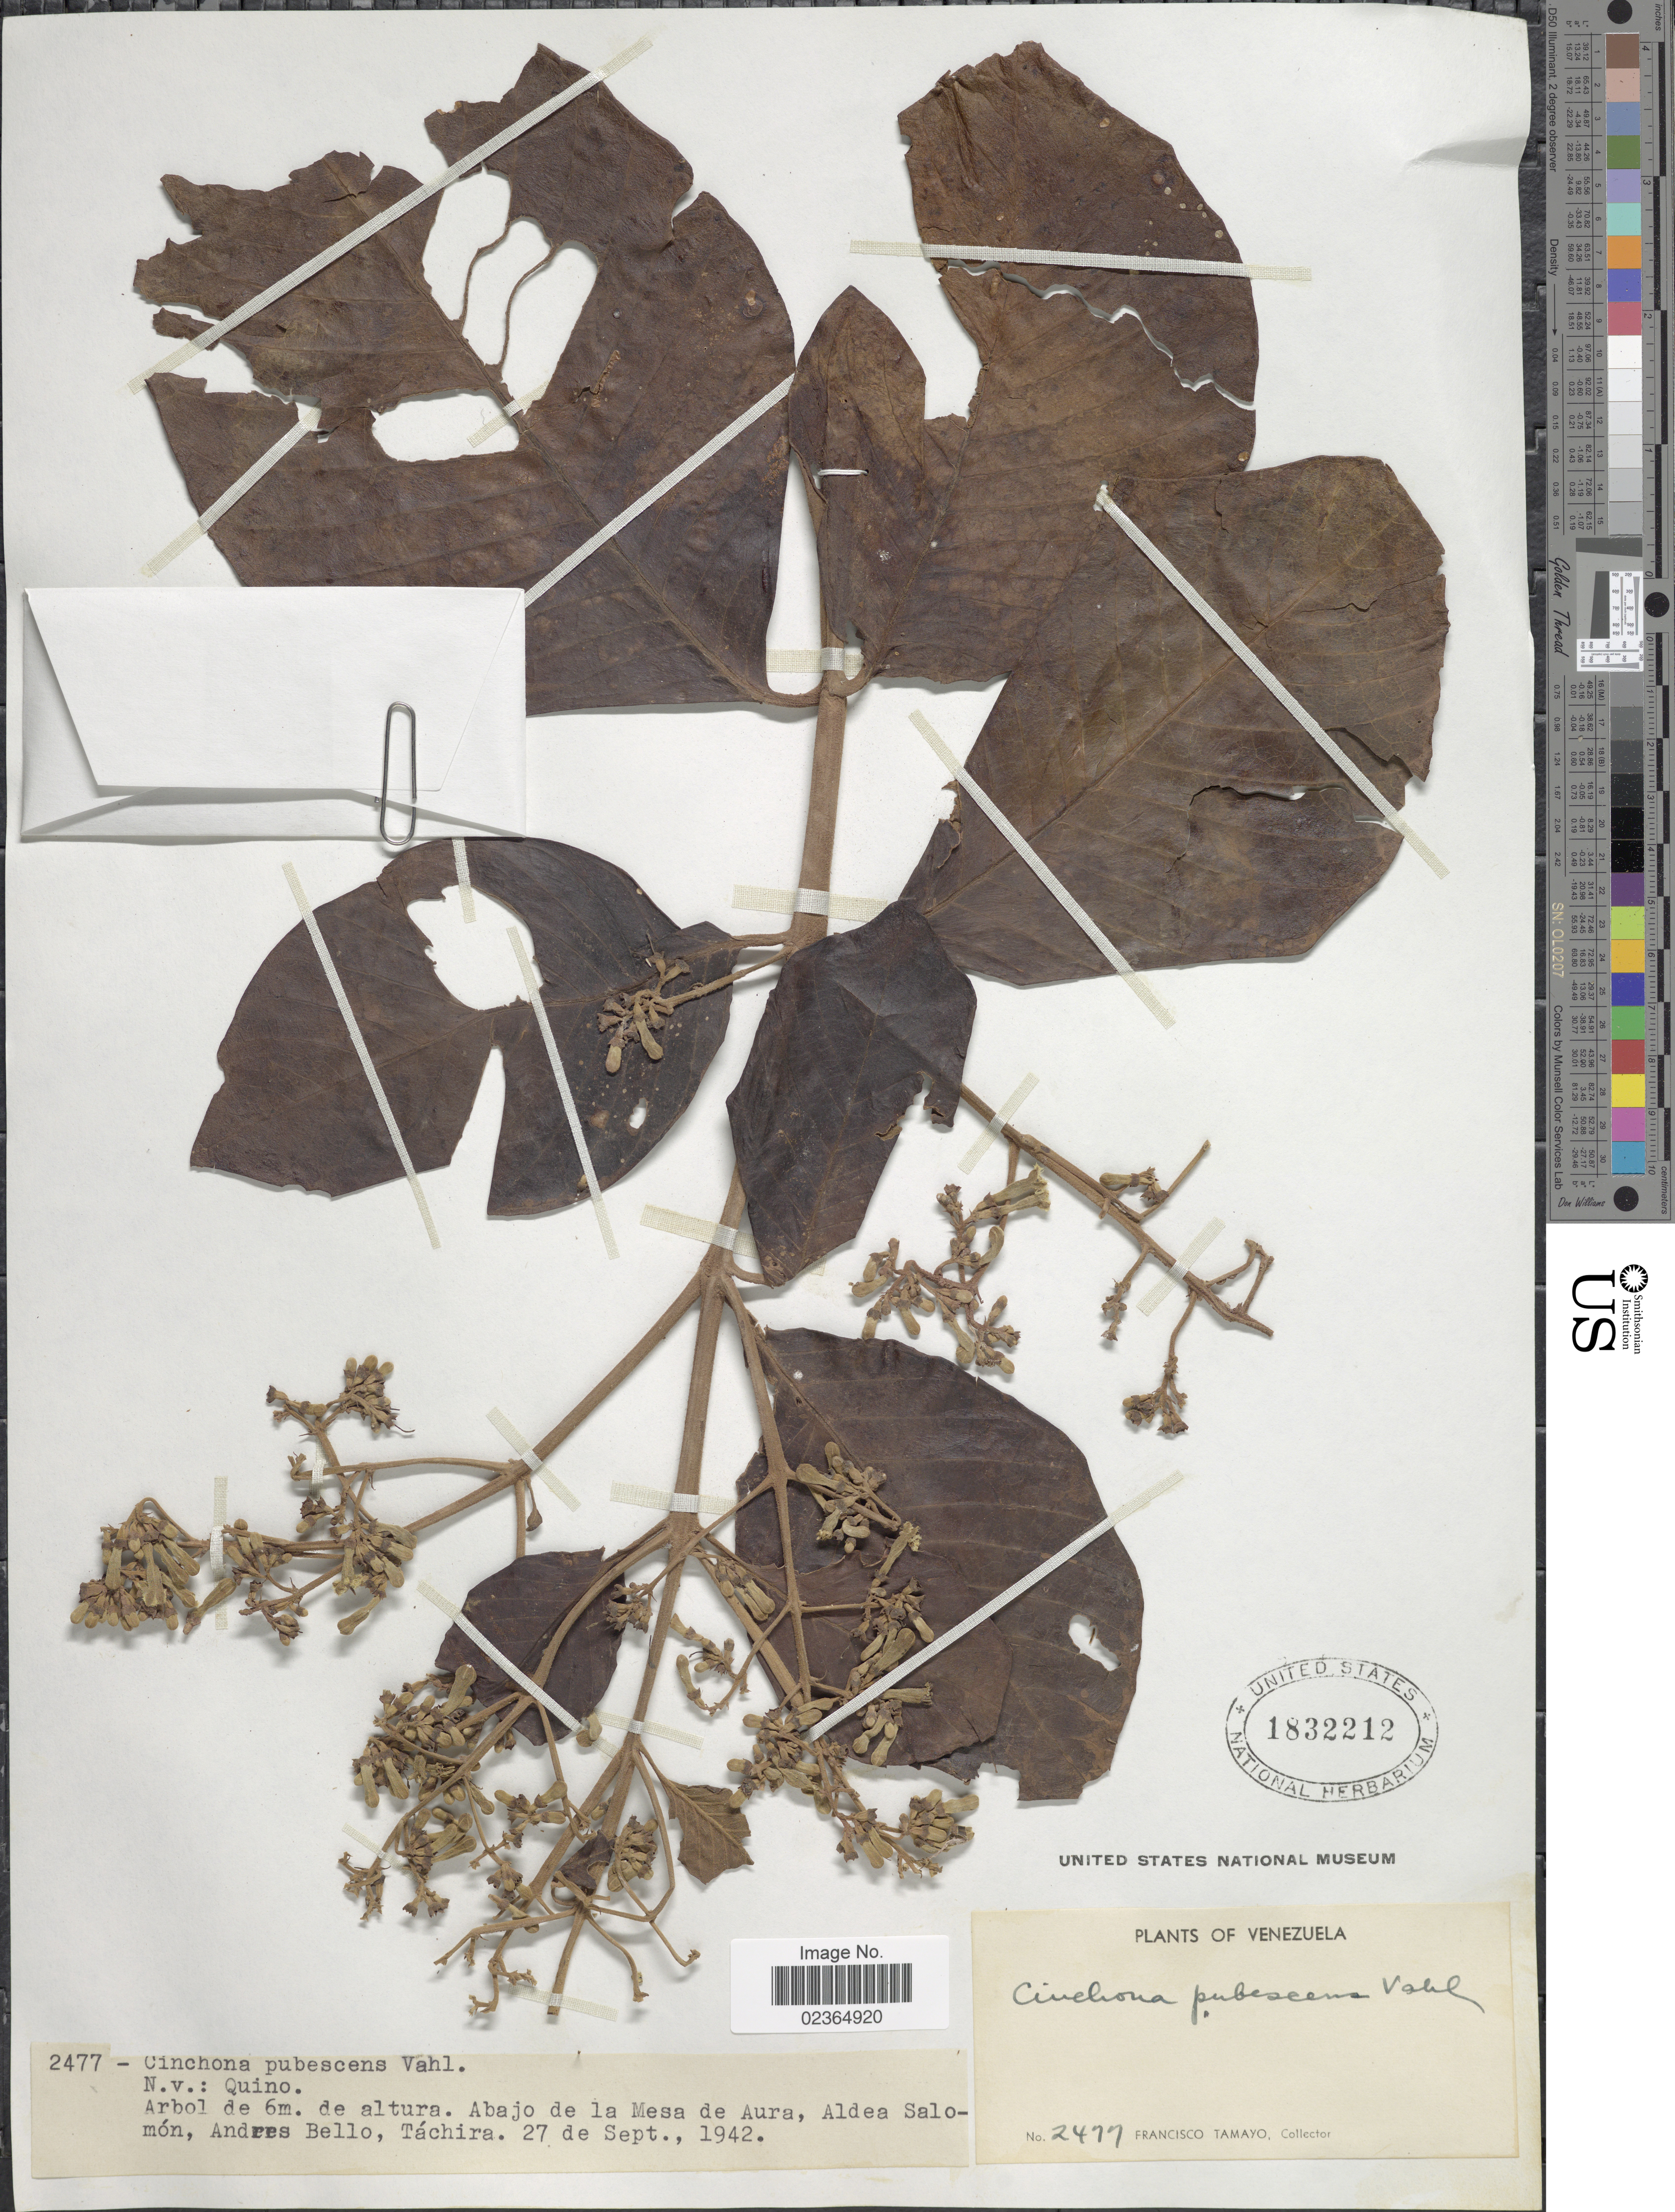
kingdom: Plantae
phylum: Tracheophyta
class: Magnoliopsida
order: Gentianales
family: Rubiaceae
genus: Cinchona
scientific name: Cinchona pubescens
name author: Vahl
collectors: F. Tamayo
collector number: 2477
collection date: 1942-09-27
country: Venezuela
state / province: Tachira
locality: Abajo de la Mesa de Aura, Aldea Salomón, Andres Bello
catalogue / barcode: US 1832212